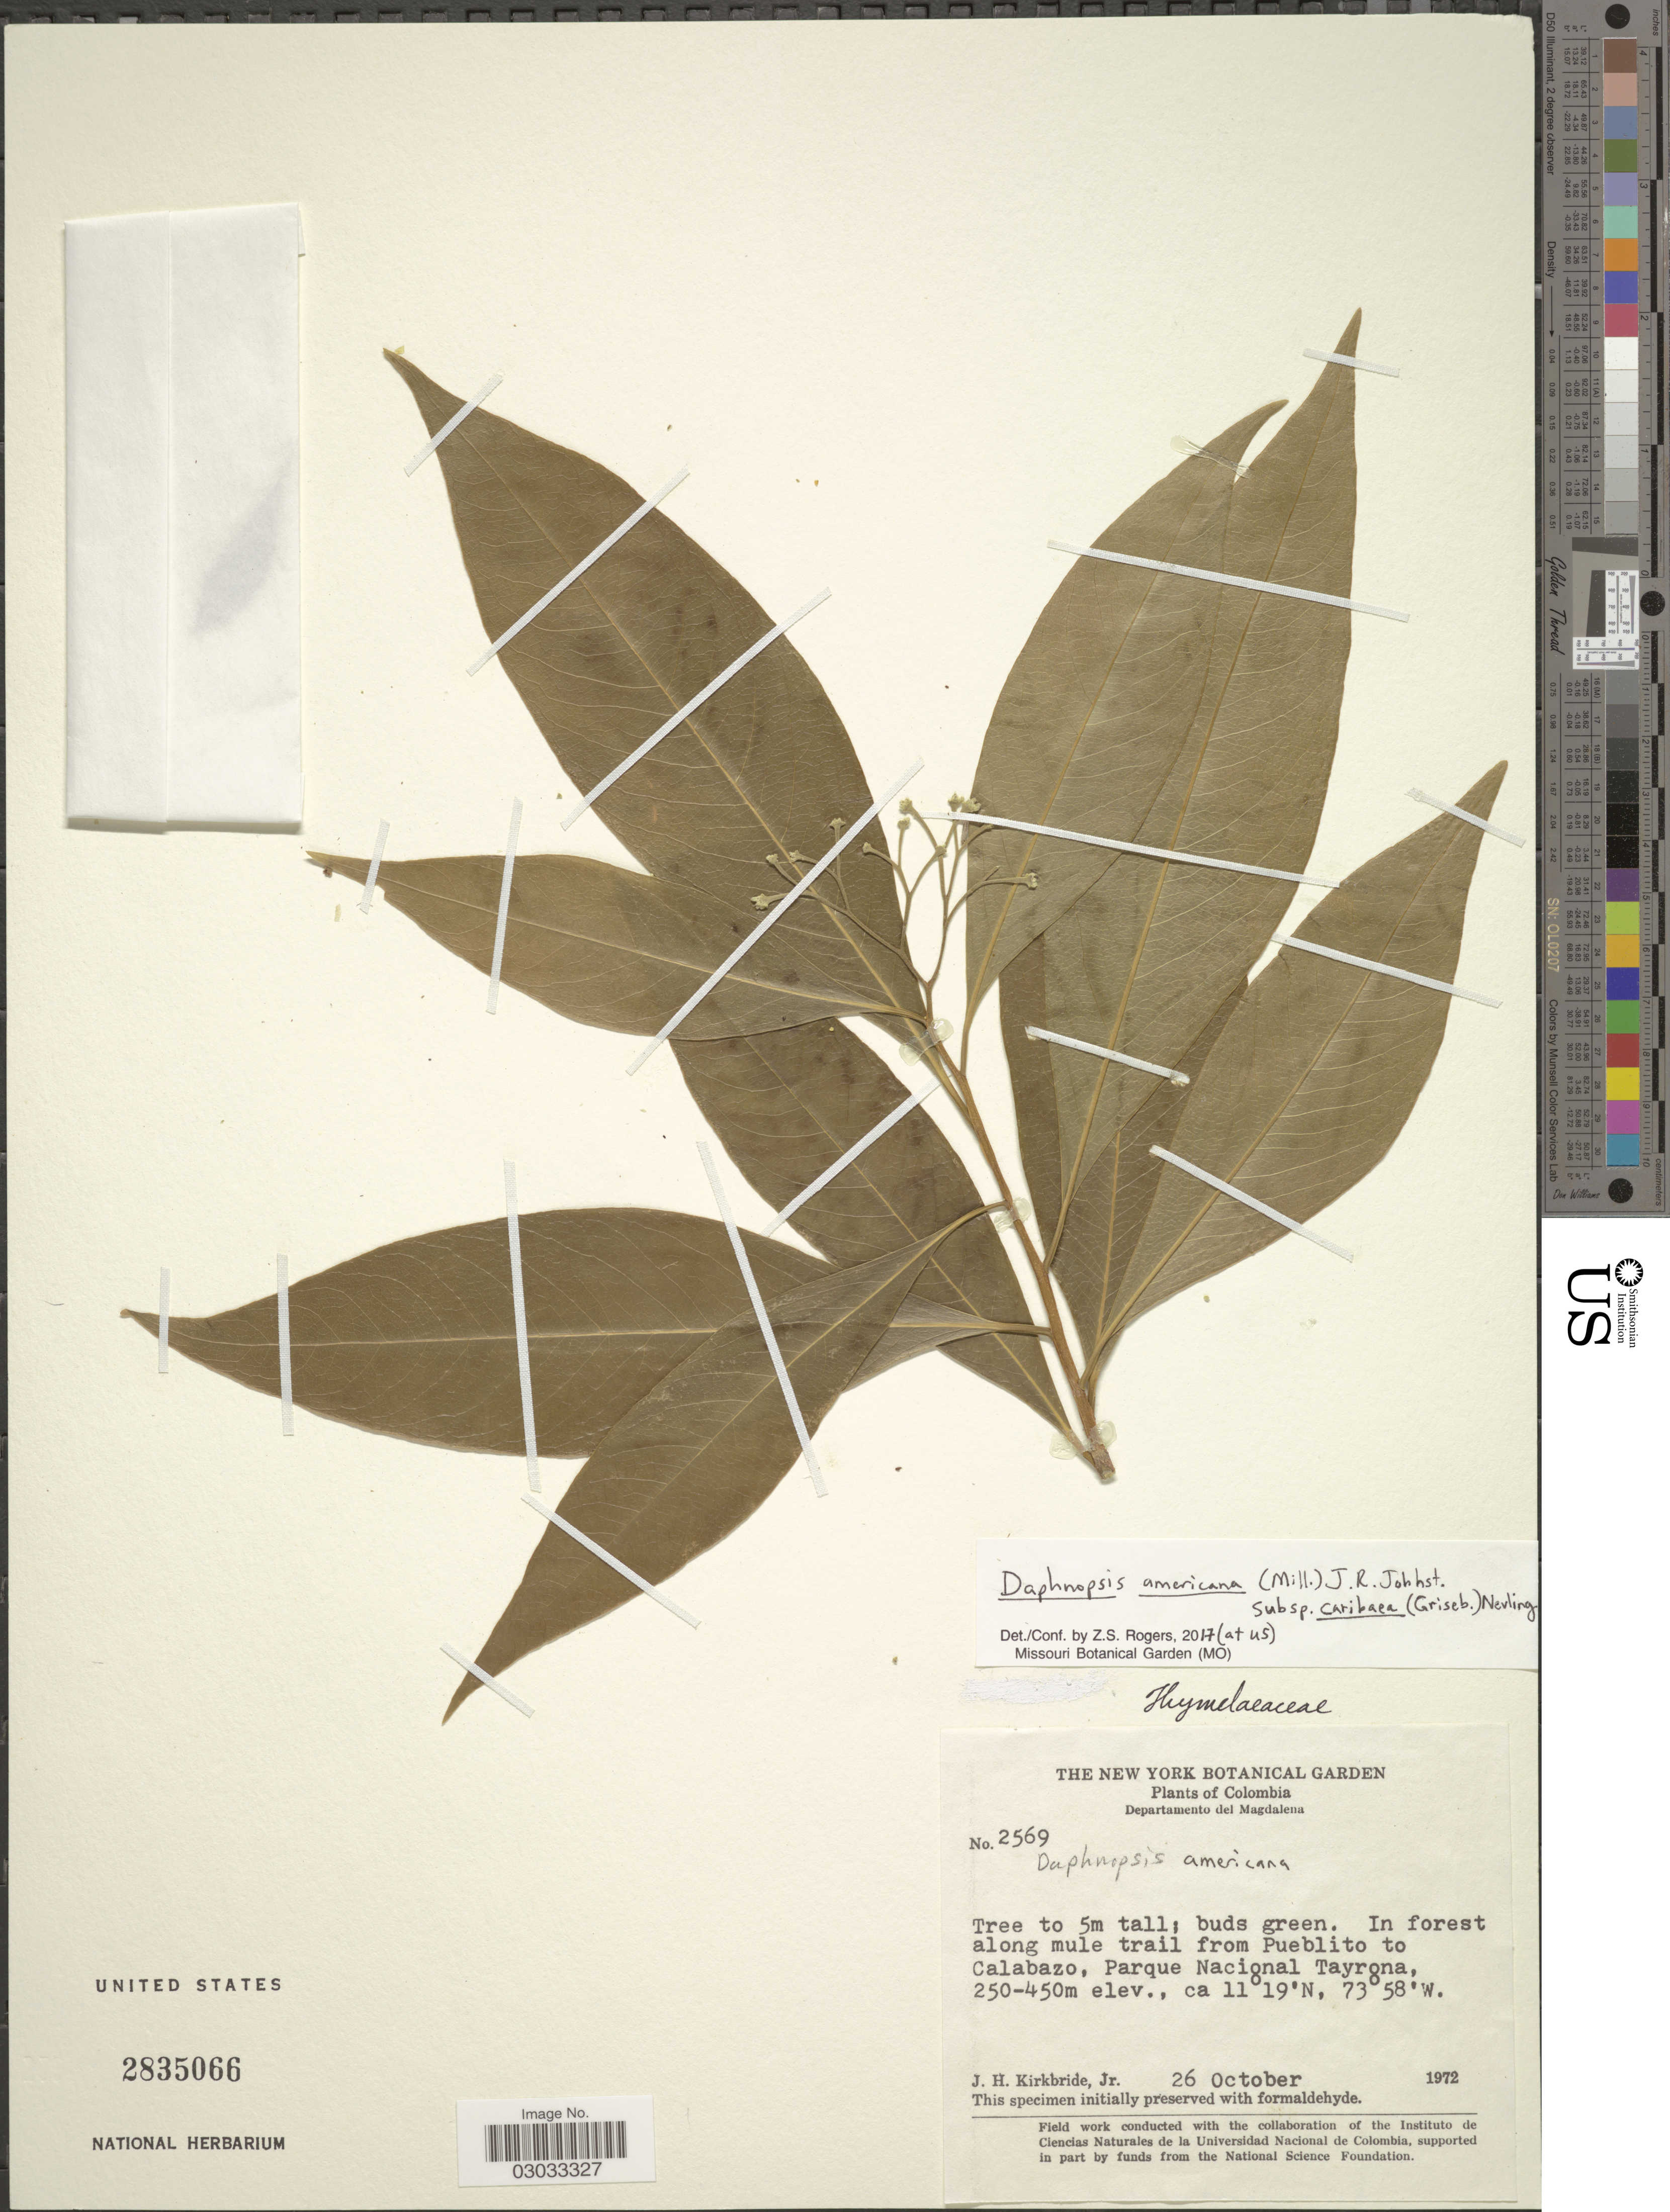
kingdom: Plantae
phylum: Tracheophyta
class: Magnoliopsida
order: Malvales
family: Thymelaeaceae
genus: Daphnopsis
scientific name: Daphnopsis americana subsp. caribaea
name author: (Griseb.) Nevling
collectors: J. H. Kirkbride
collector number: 2569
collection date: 1972-10-26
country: Colombia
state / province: Magdalena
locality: Departamento del Magdalena, In forest along mule trail from Pueblito to Calabazo, Parque Nacional Tayrona.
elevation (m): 250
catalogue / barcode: US 2835066